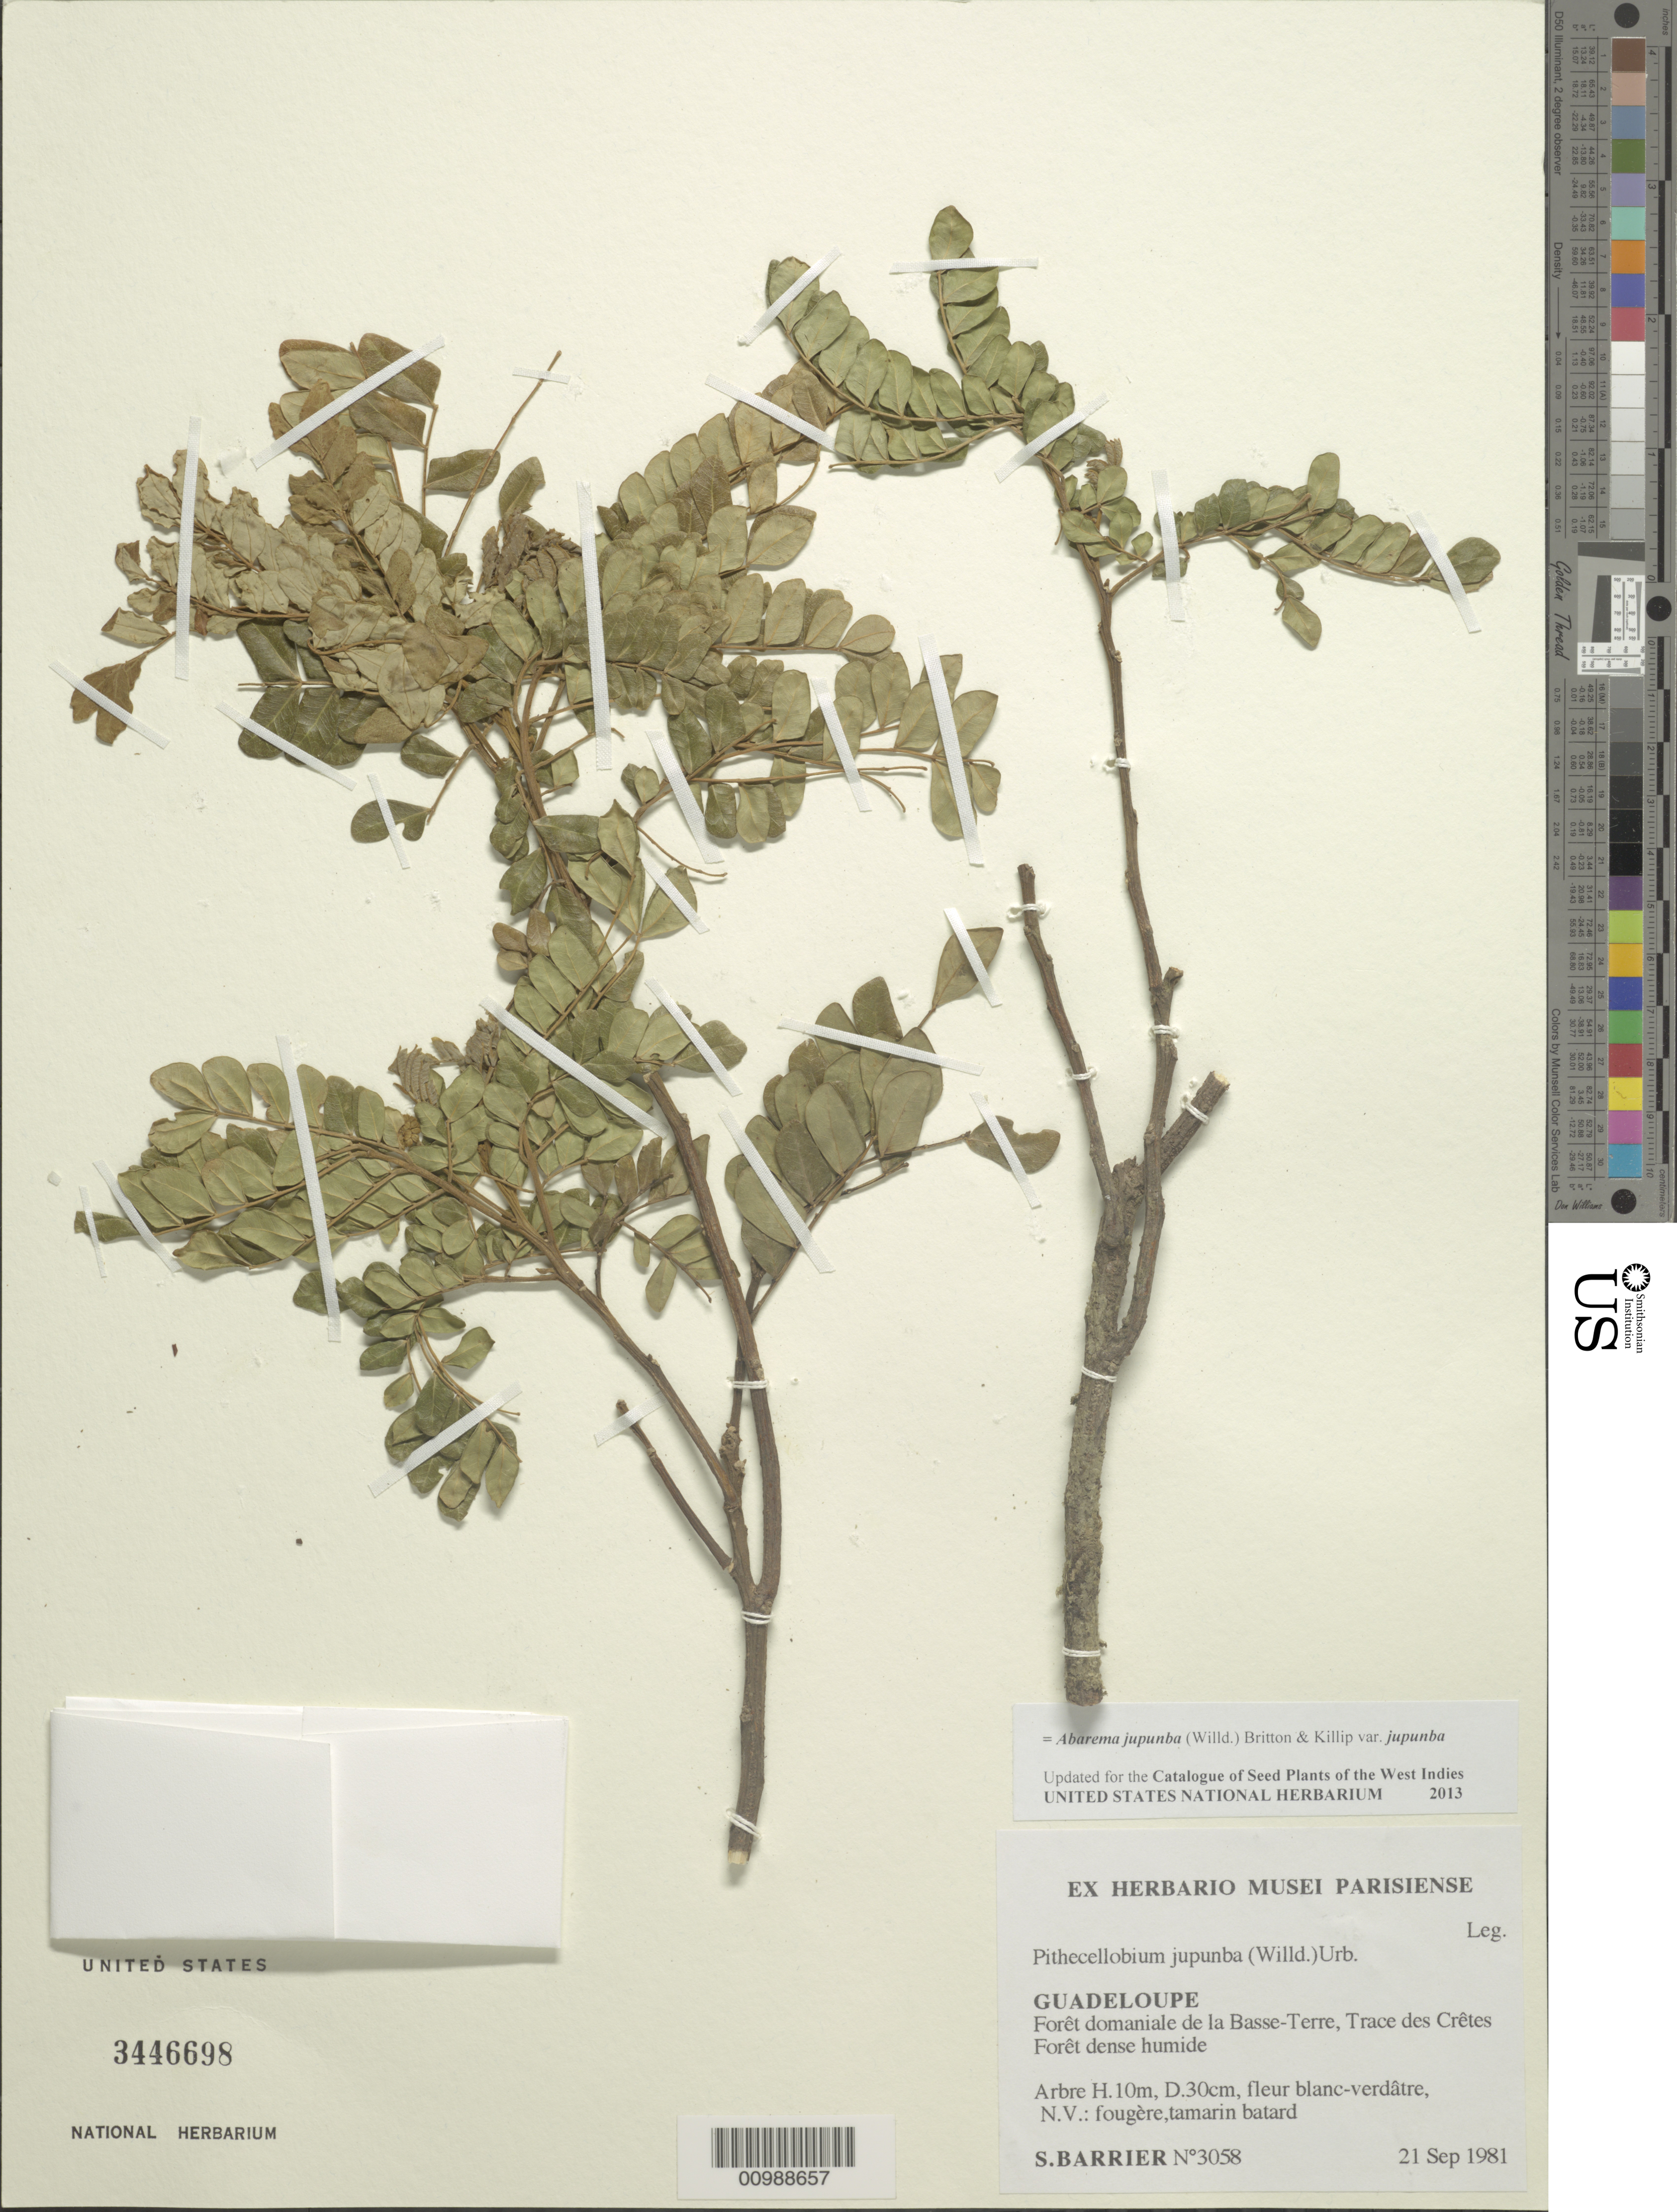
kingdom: Plantae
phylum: Tracheophyta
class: Magnoliopsida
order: Fabales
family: Fabaceae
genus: Abarema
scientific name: Abarema jupunba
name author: (Willd.) Britton & Killip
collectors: S. Barrier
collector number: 3058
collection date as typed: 21 Sep 1981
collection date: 1981-09-21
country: Guadeloupe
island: Basse Terre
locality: Trace des Cretes.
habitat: Forêt dense humide.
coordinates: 0 N, 0 E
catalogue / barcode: US 3446698